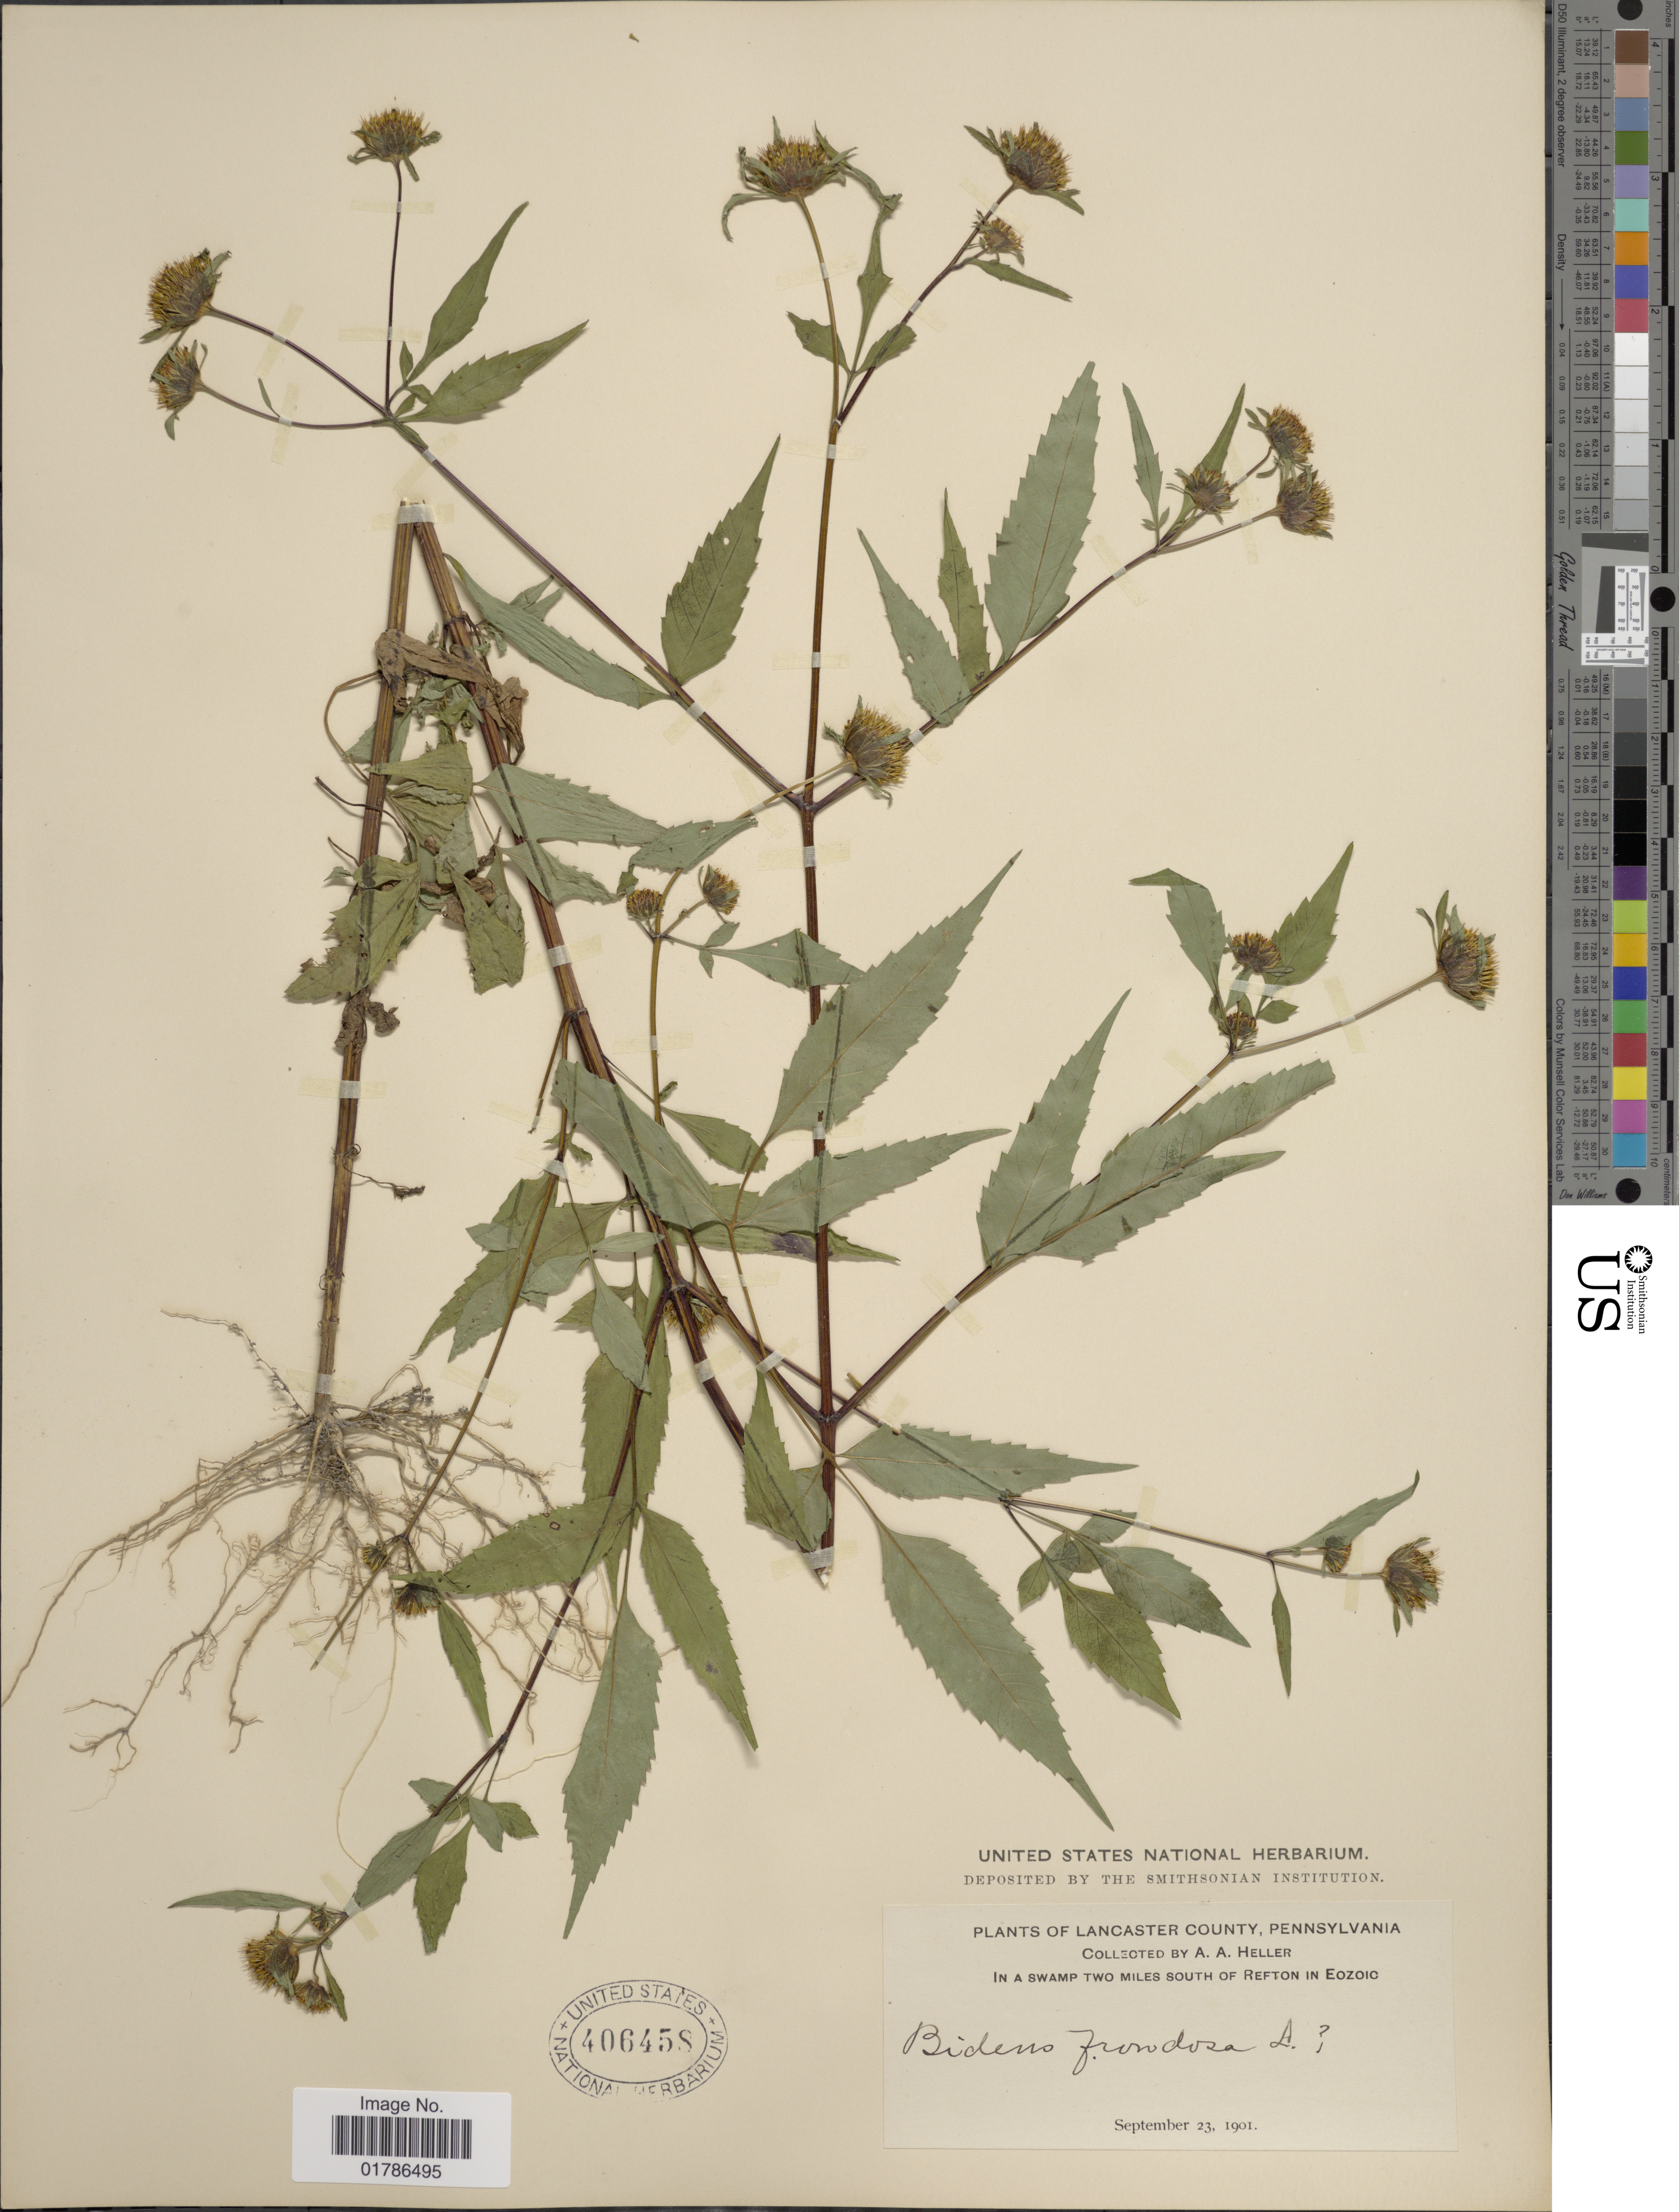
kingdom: Plantae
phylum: Tracheophyta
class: Magnoliopsida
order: Asterales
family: Asteraceae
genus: Bidens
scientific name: Bidens frondosa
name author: L.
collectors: A. A. Heller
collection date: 1901-09-23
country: United States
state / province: Pennsylvania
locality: Lancaster County, two miles south of Refton in Eozoic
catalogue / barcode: US 406458